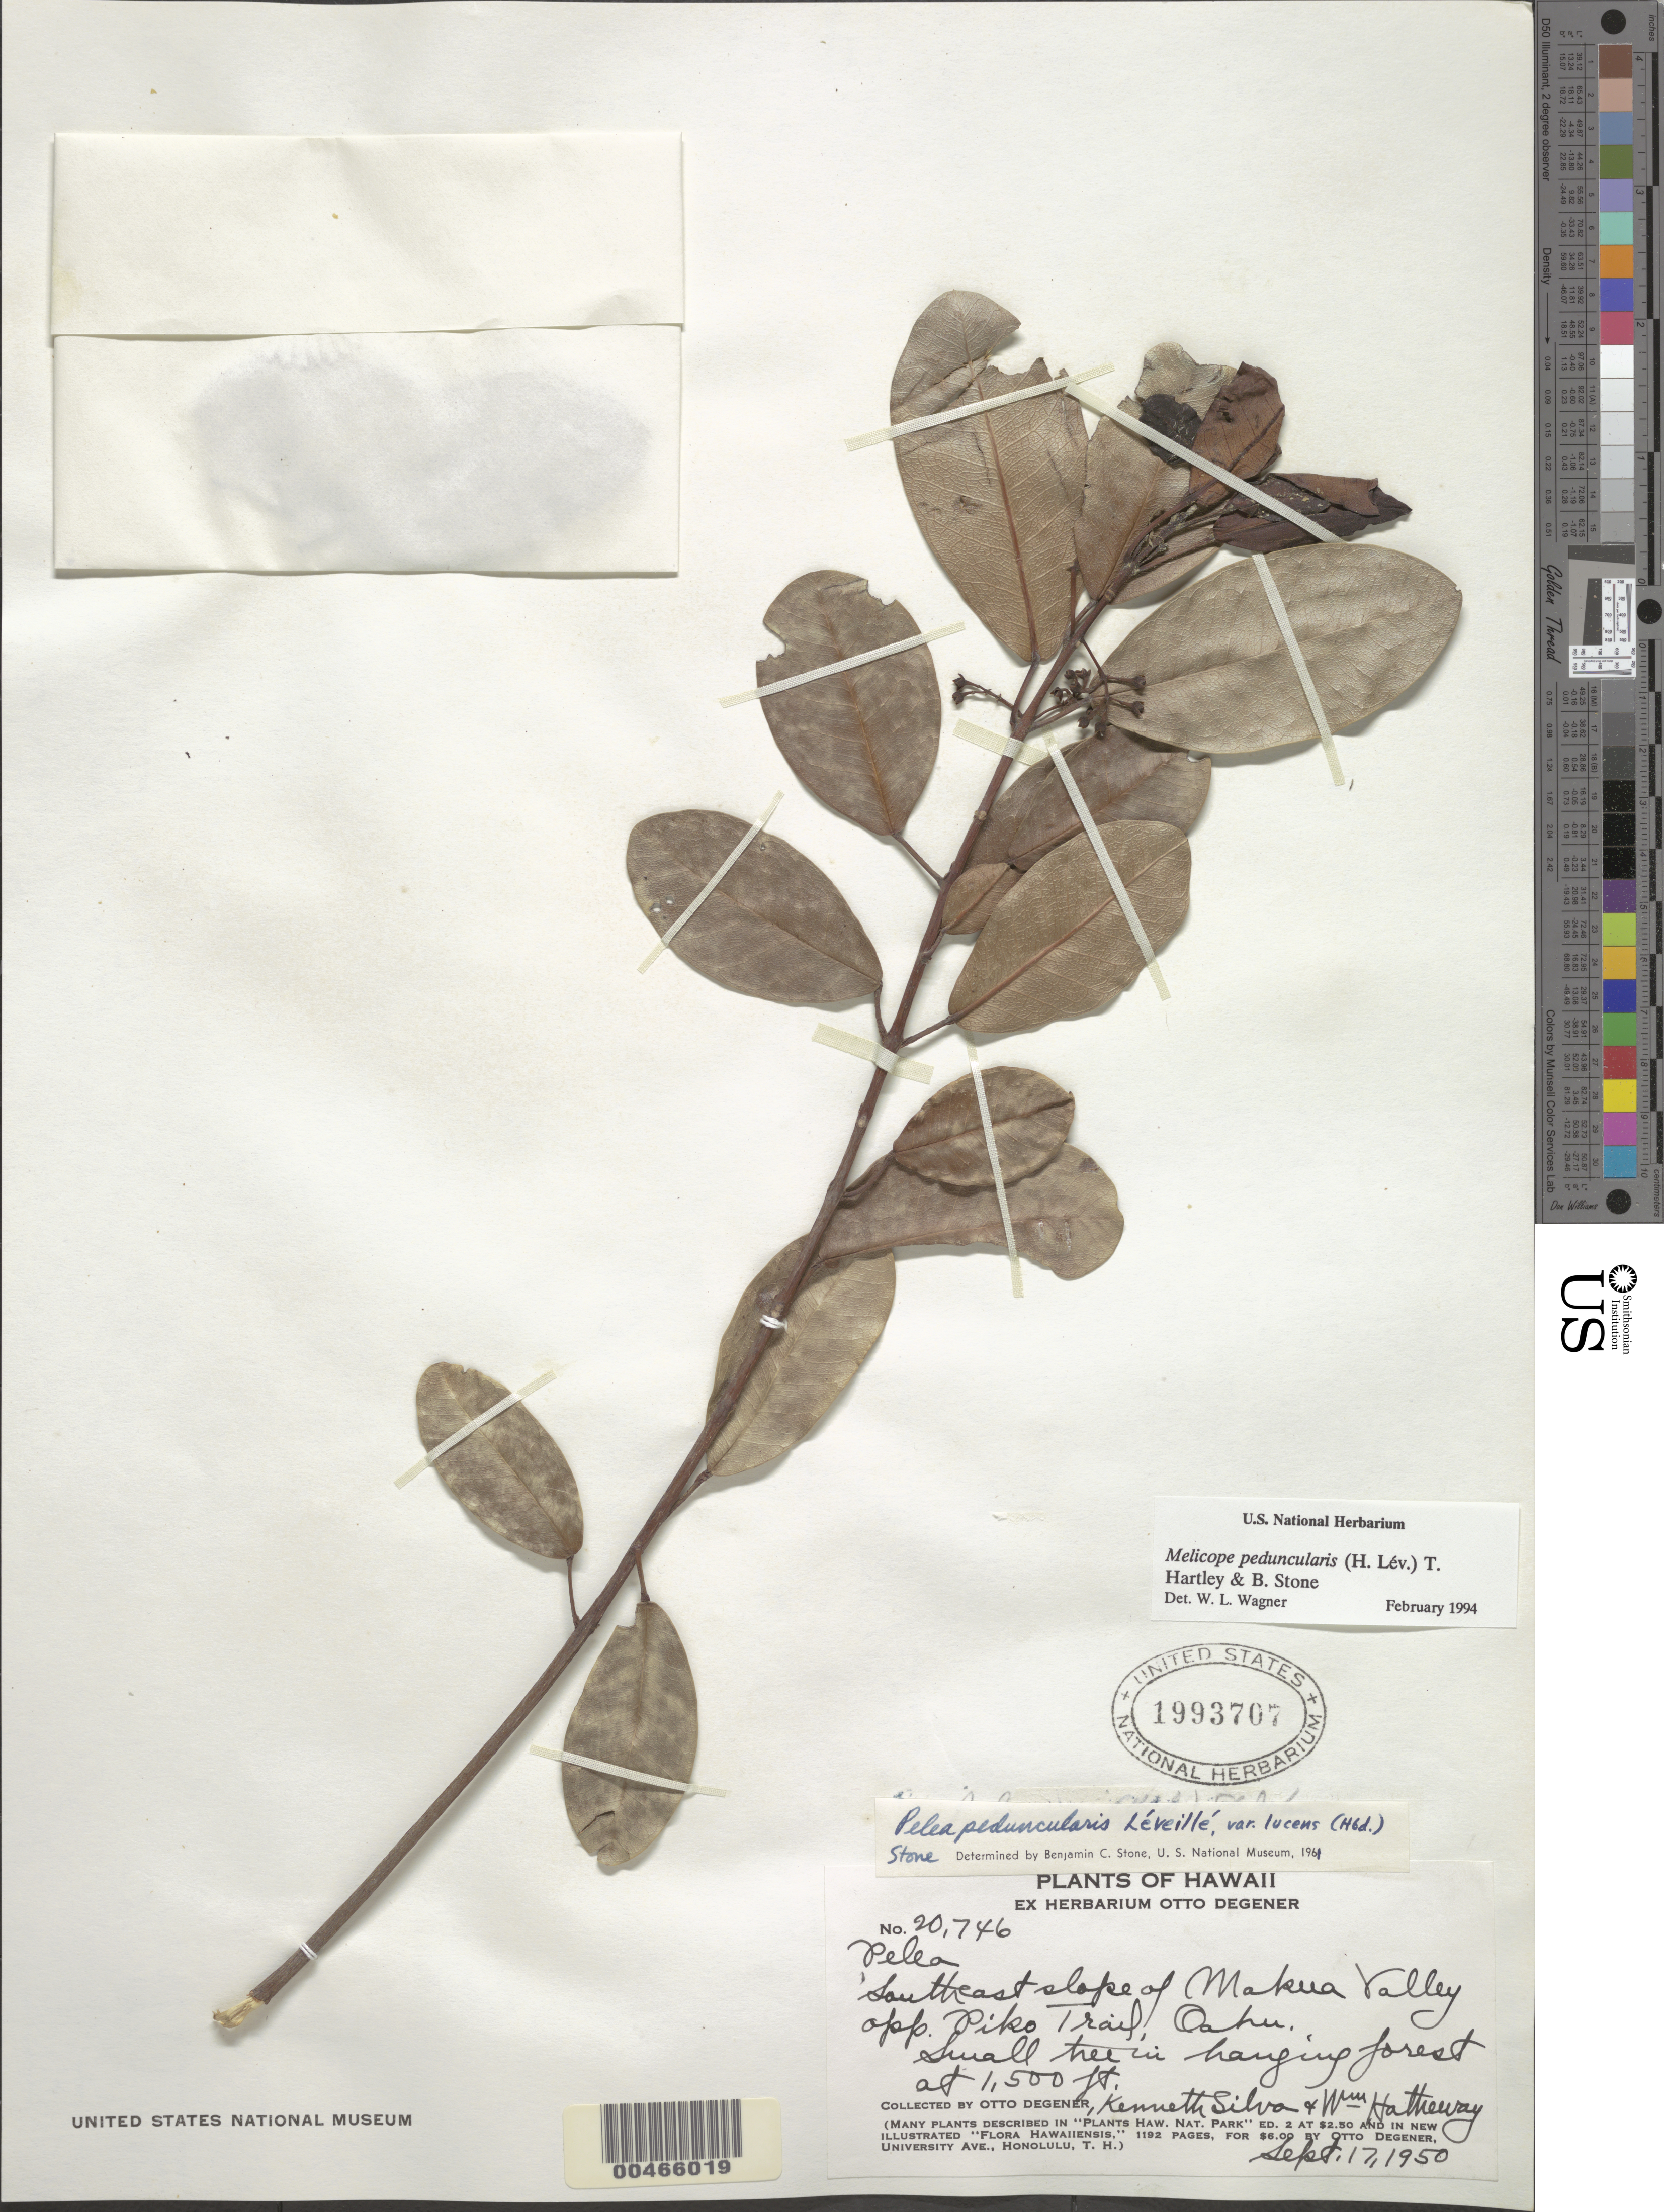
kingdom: Plantae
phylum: Tracheophyta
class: Magnoliopsida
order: Sapindales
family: Rutaceae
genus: Melicope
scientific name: Melicope peduncularis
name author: (H. Lév.) T.G. Hartley & B.C. Stone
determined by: Wagner, W. L., (BOT), Smithsonian Institution - National Museum of Natural History (UNITED STATES)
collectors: O. Degener, K. Silva & W. Hatheway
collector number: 20746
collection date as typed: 17 Sep 1950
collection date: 1950-09-17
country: United States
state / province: Hawaii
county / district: Honolulu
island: Oahu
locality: SE slope of Makua Valley opp. Piko Trail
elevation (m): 457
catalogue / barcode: US 1993707